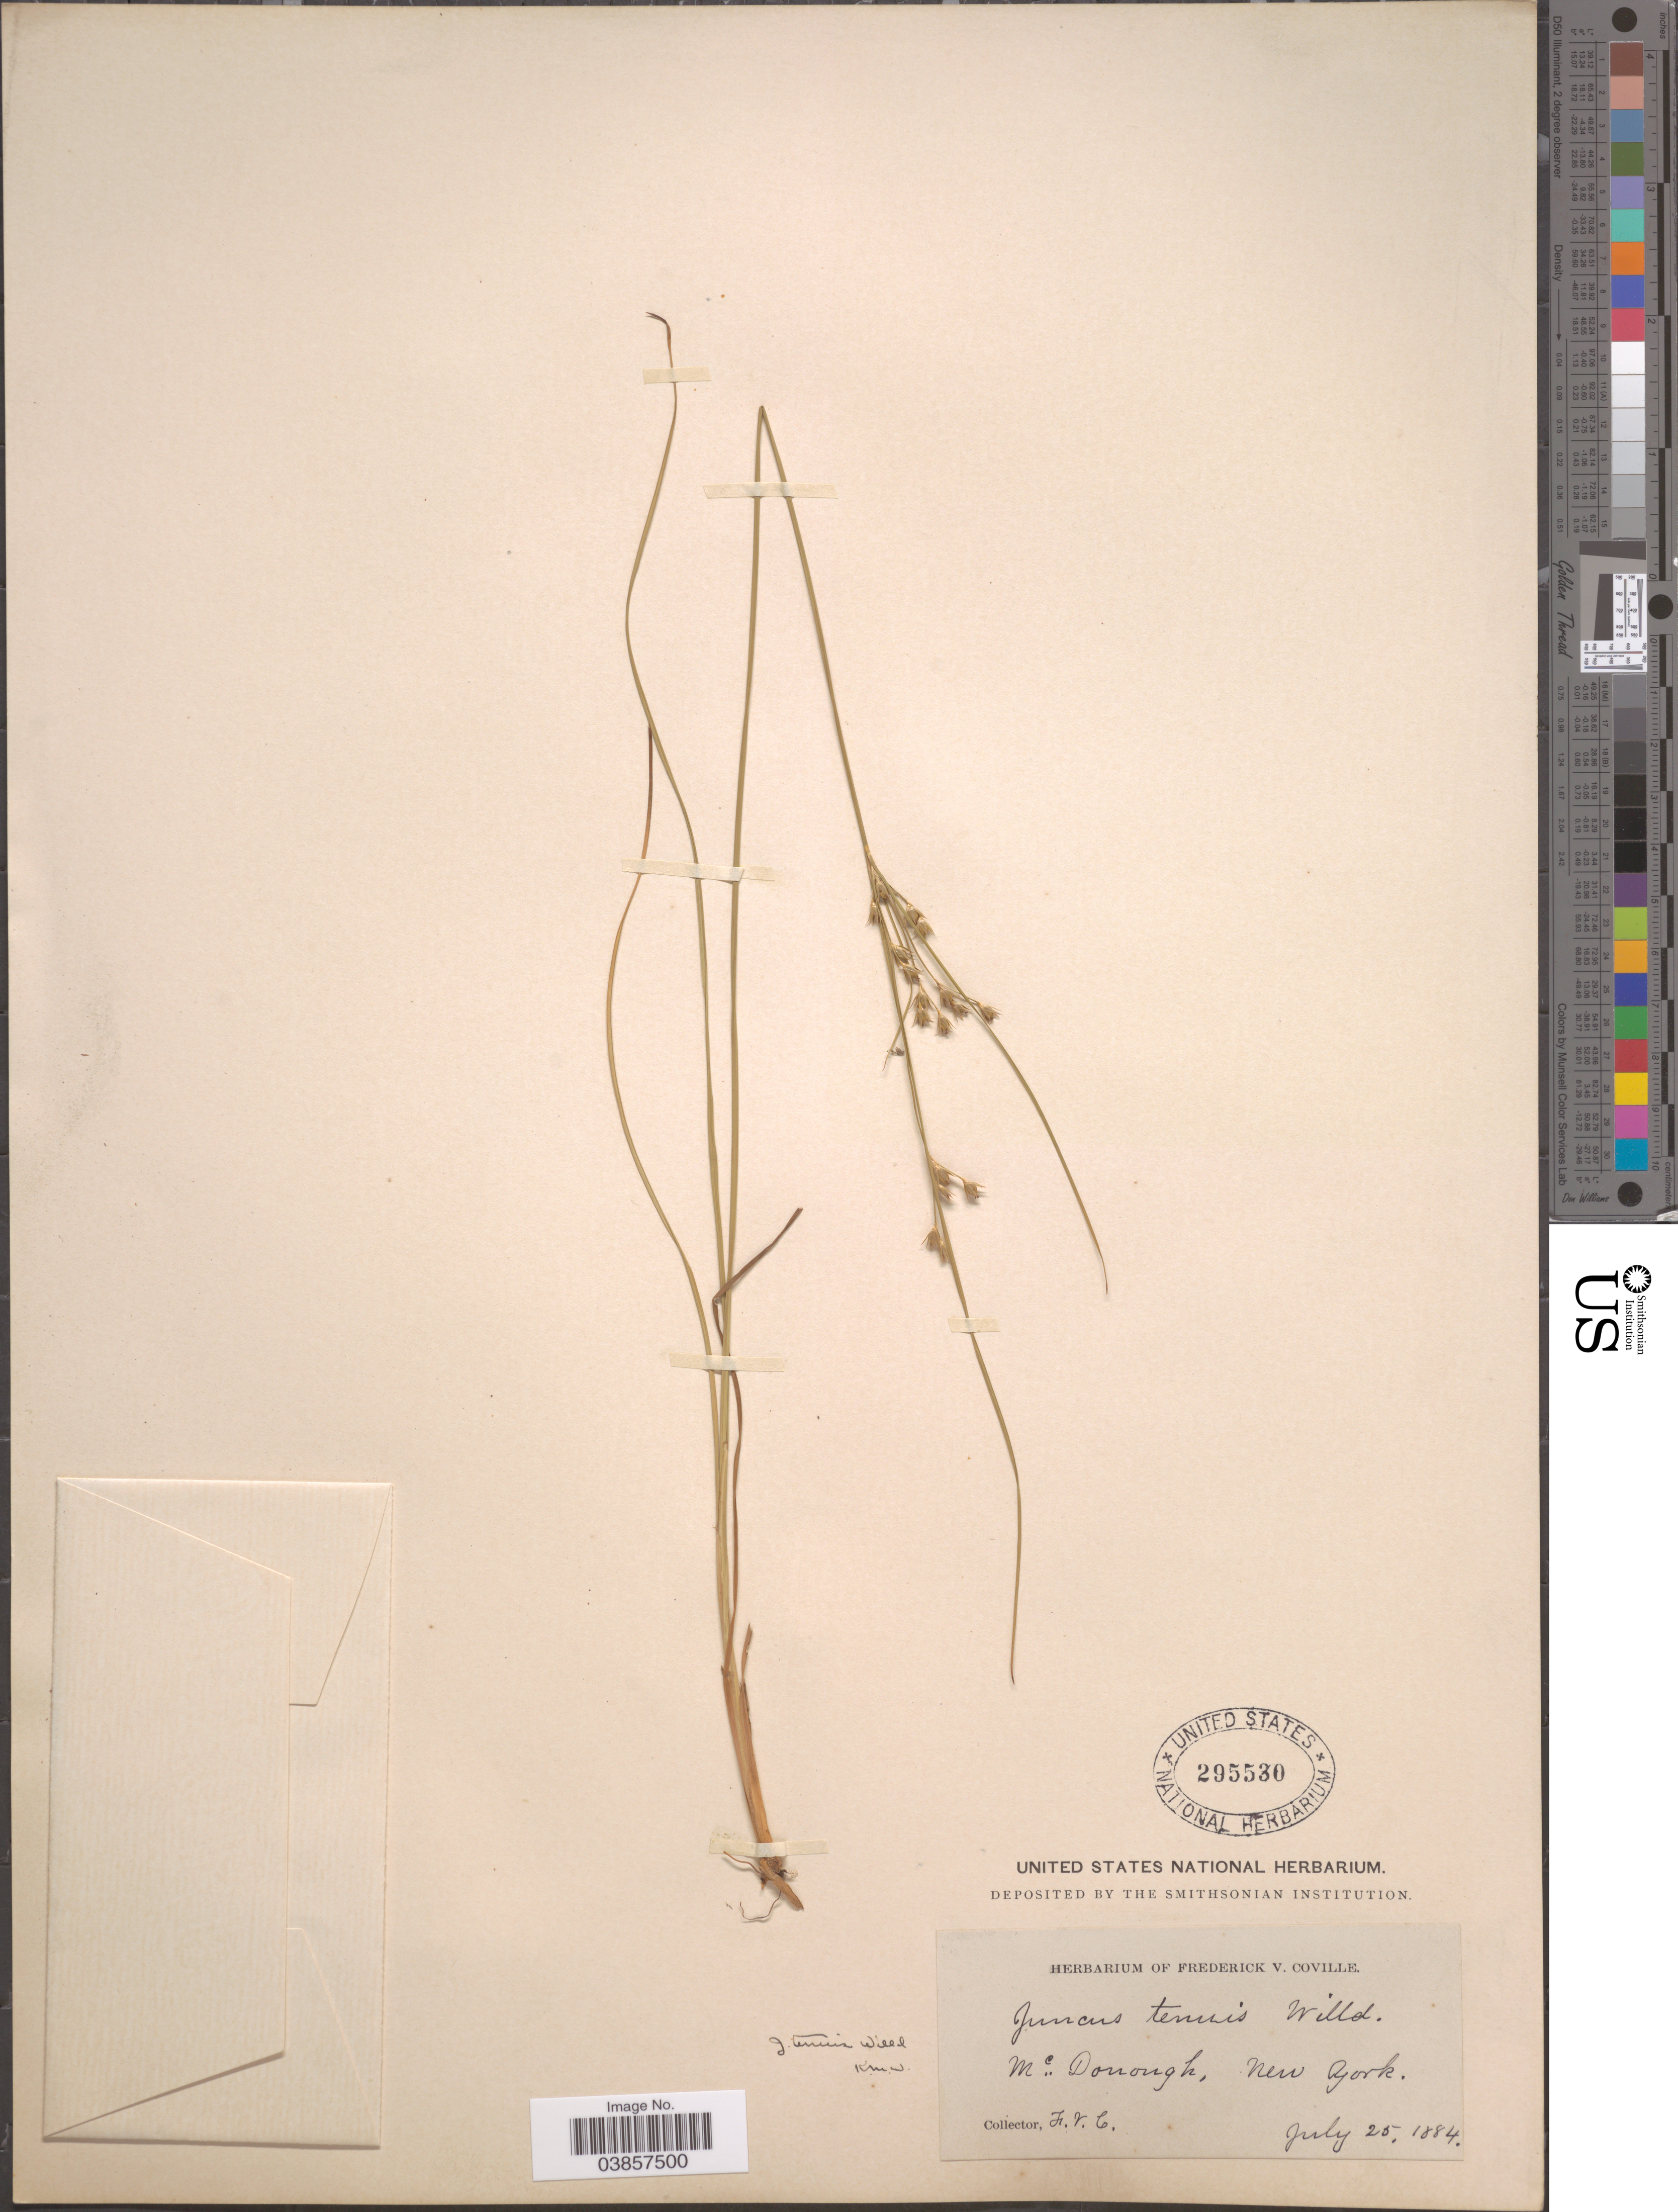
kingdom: Plantae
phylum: Tracheophyta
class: Liliopsida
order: Poales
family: Juncaceae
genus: Juncus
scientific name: Juncus tenuis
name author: Willd.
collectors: F. V. Coville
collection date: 1884-07-25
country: United States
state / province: New York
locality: Mc Donough.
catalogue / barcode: US 295530